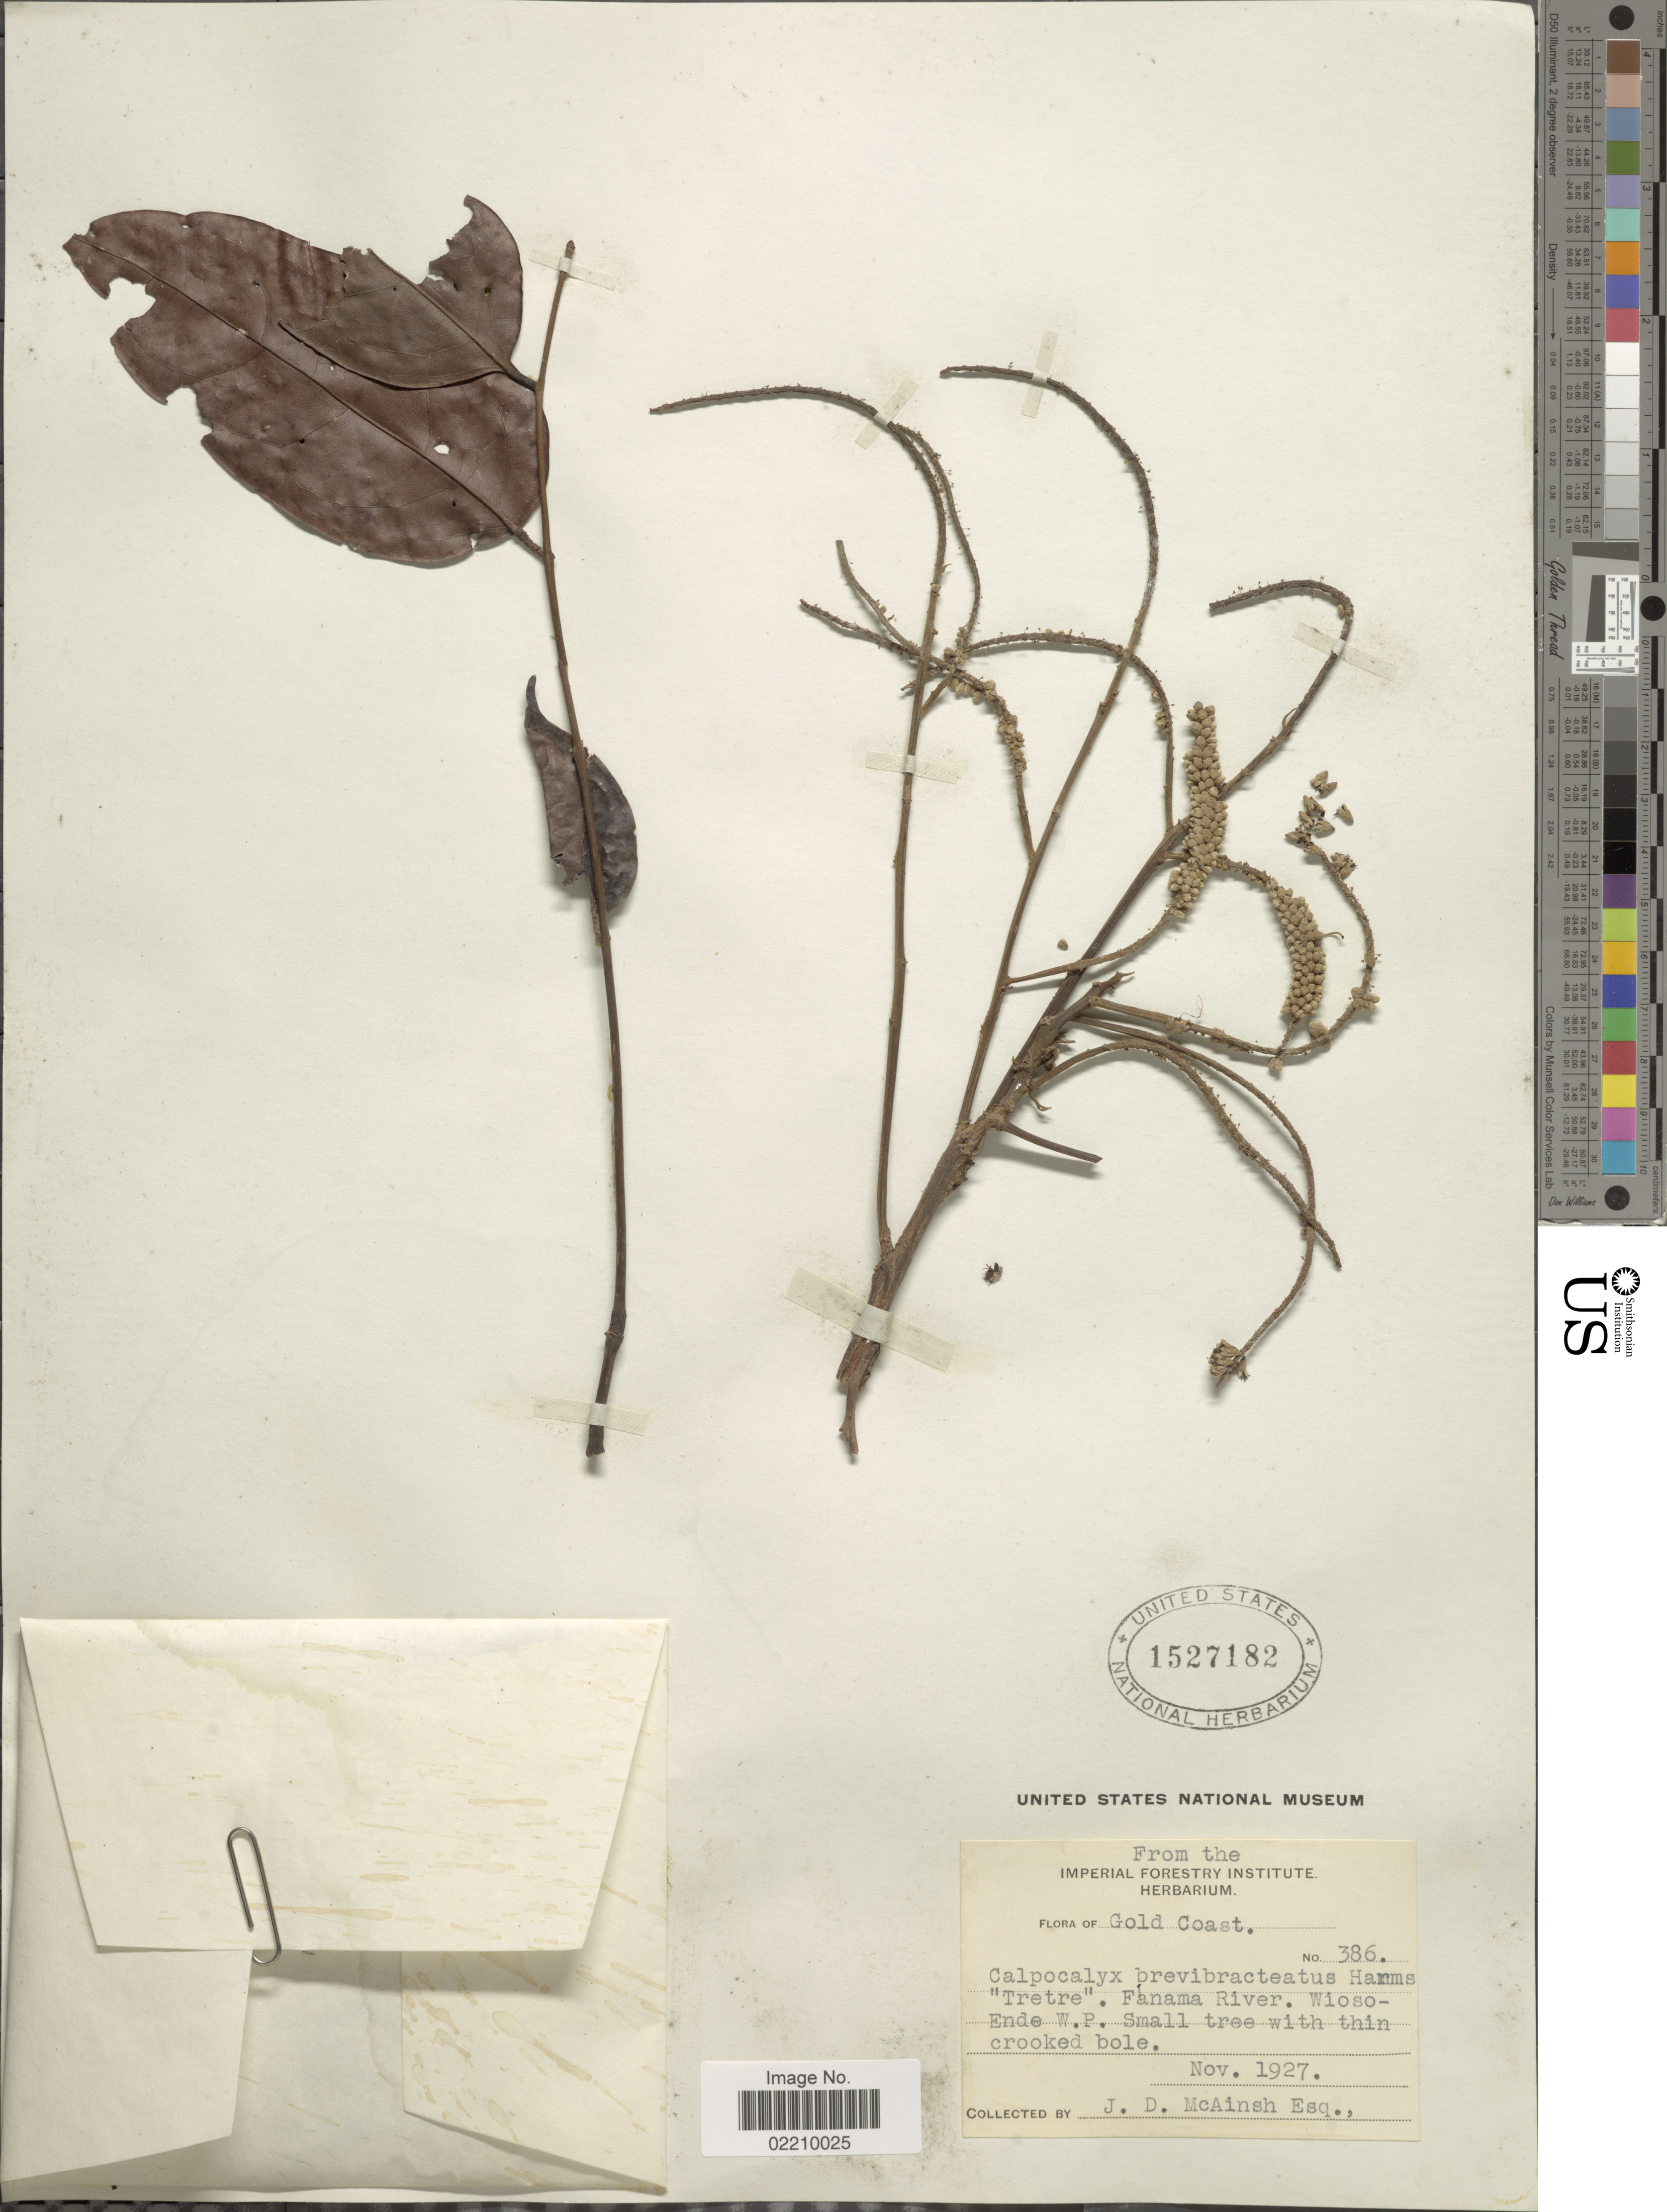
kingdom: Plantae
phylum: Tracheophyta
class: Magnoliopsida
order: Fabales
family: Fabaceae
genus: Calpocalyx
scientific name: Calpocalyx brevibracteatus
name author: Harms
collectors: J. McAinsh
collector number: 386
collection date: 1927-11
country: Ghana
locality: Gold Coast, Fanama River, Wioso-Ende W. P.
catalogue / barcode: US 1527182